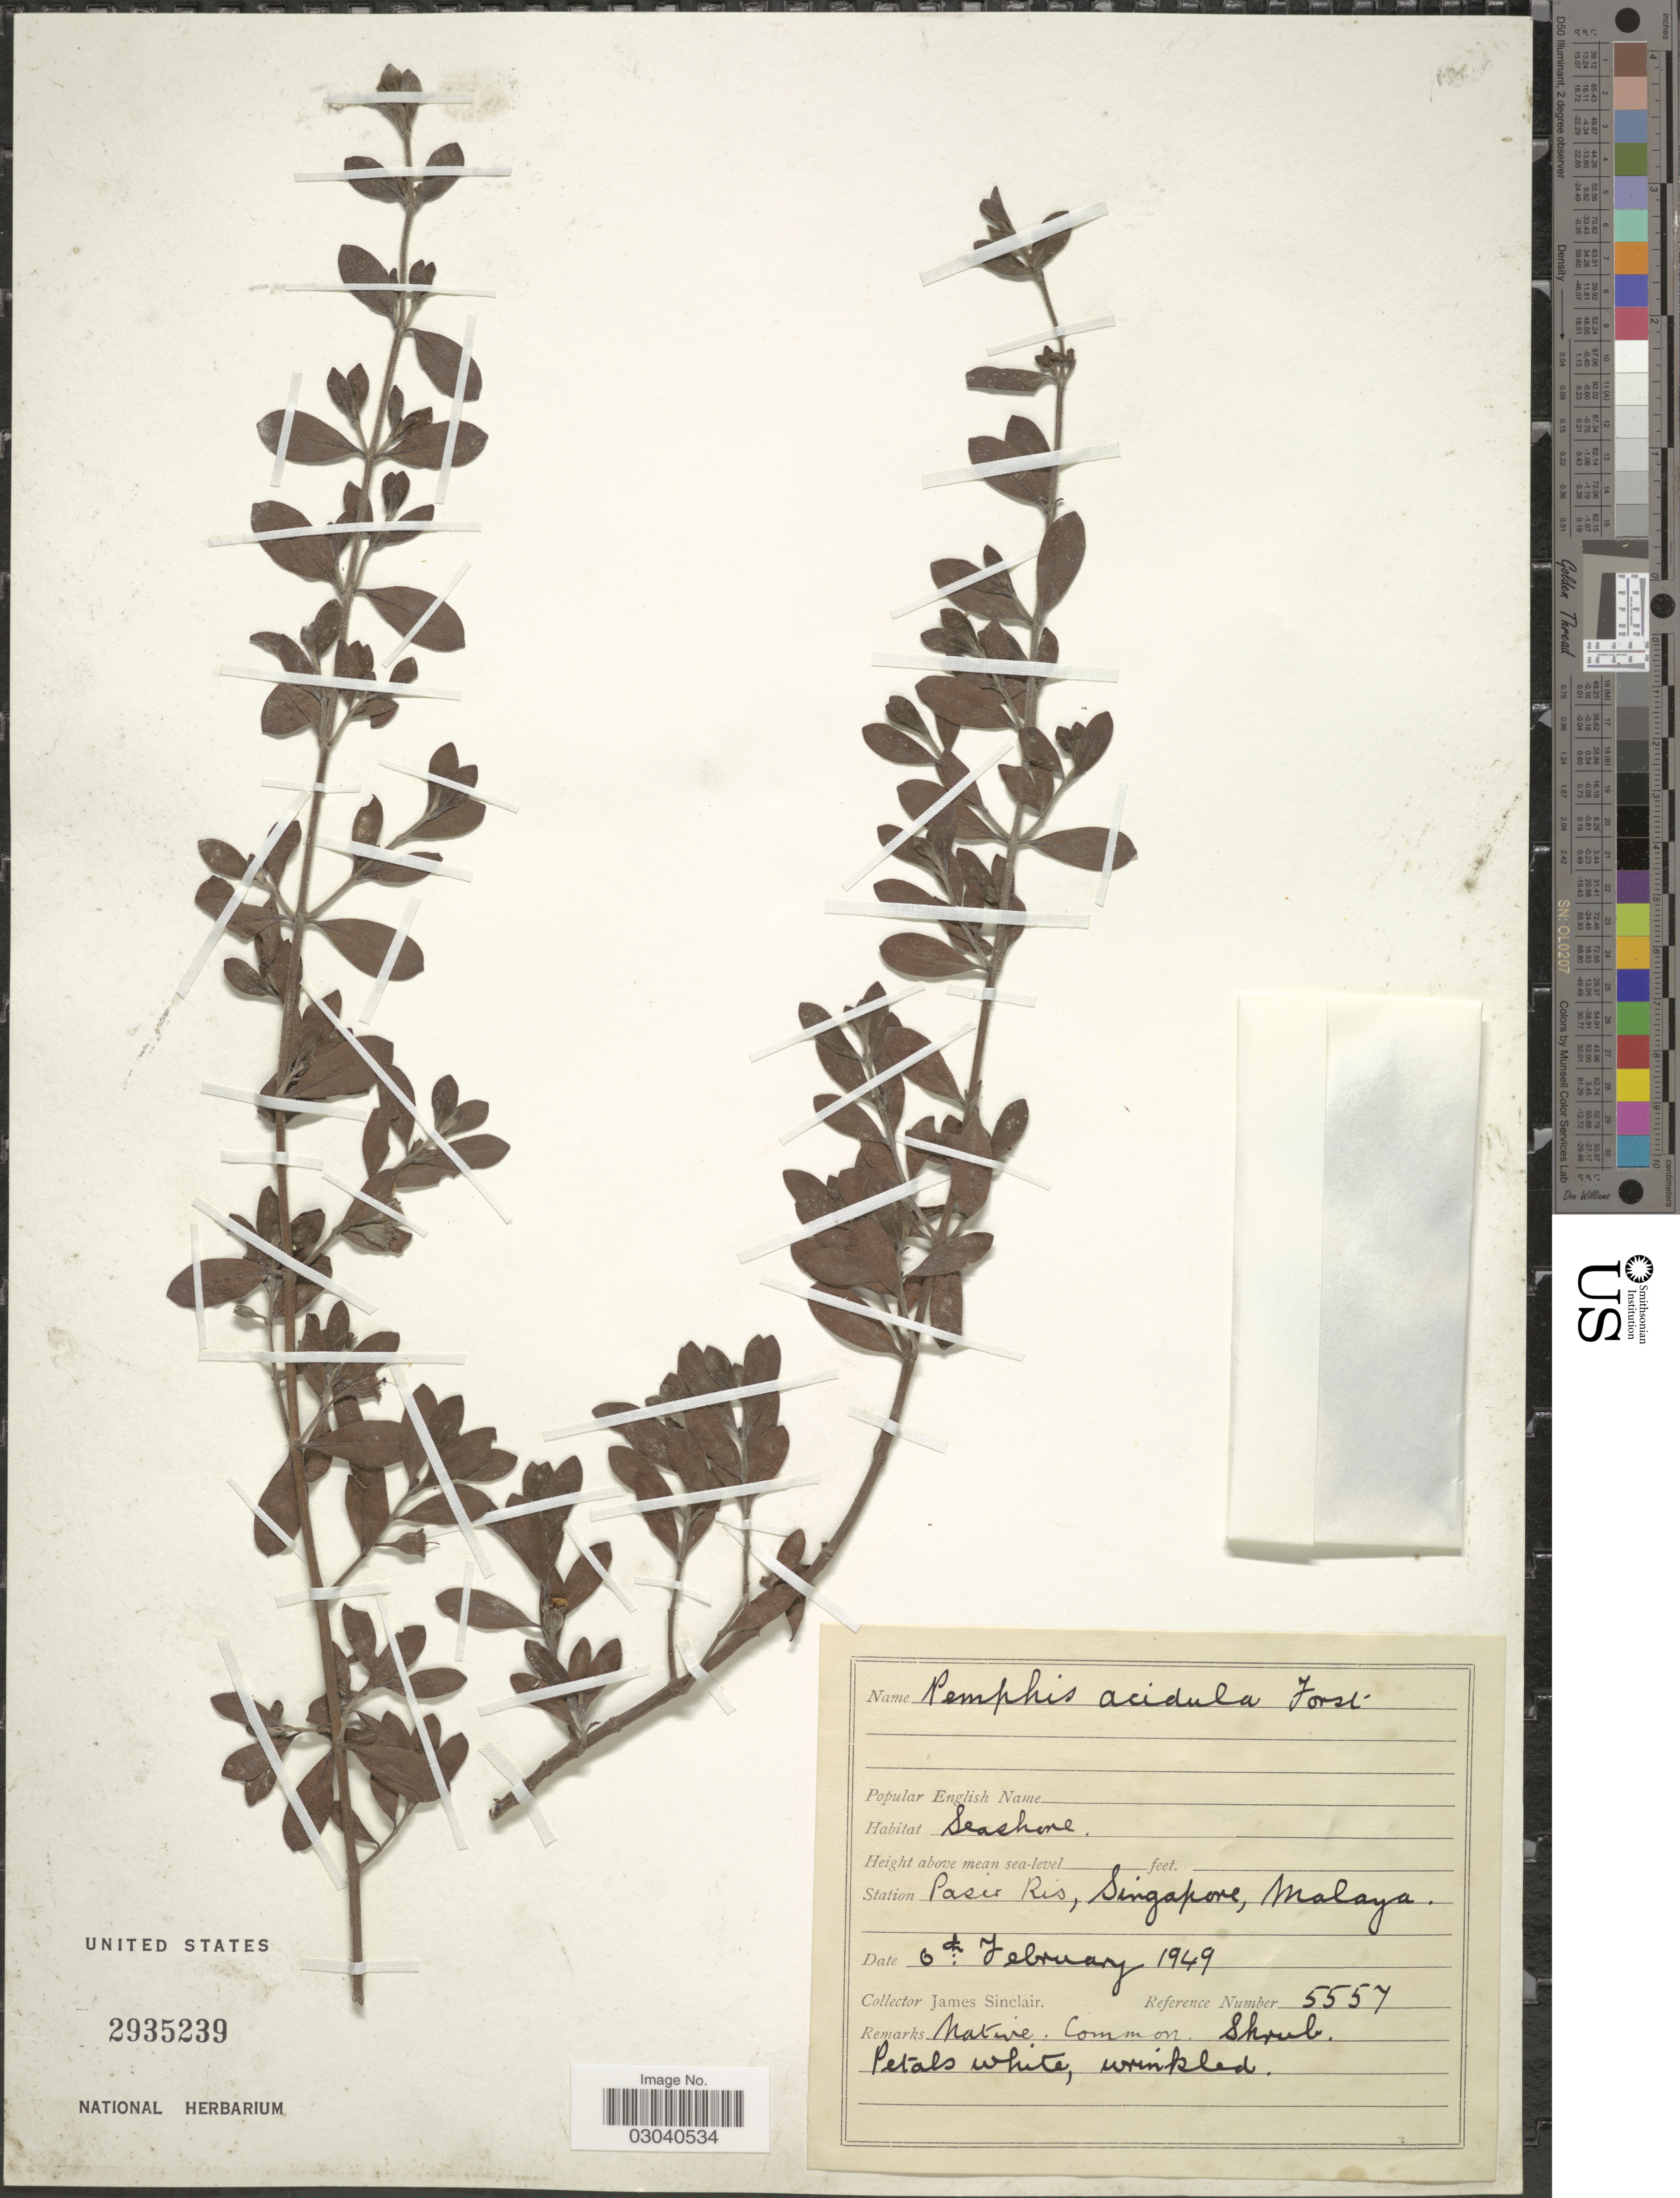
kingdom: Plantae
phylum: Tracheophyta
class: Magnoliopsida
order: Myrtales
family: Lythraceae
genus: Pemphis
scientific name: Pemphis acidula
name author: J.R. Forst. & G. Forst.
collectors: J. Sinclair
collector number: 5557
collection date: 1949-02-06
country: Singapore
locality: Pasir Ris, Malaya.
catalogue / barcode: US 2935239